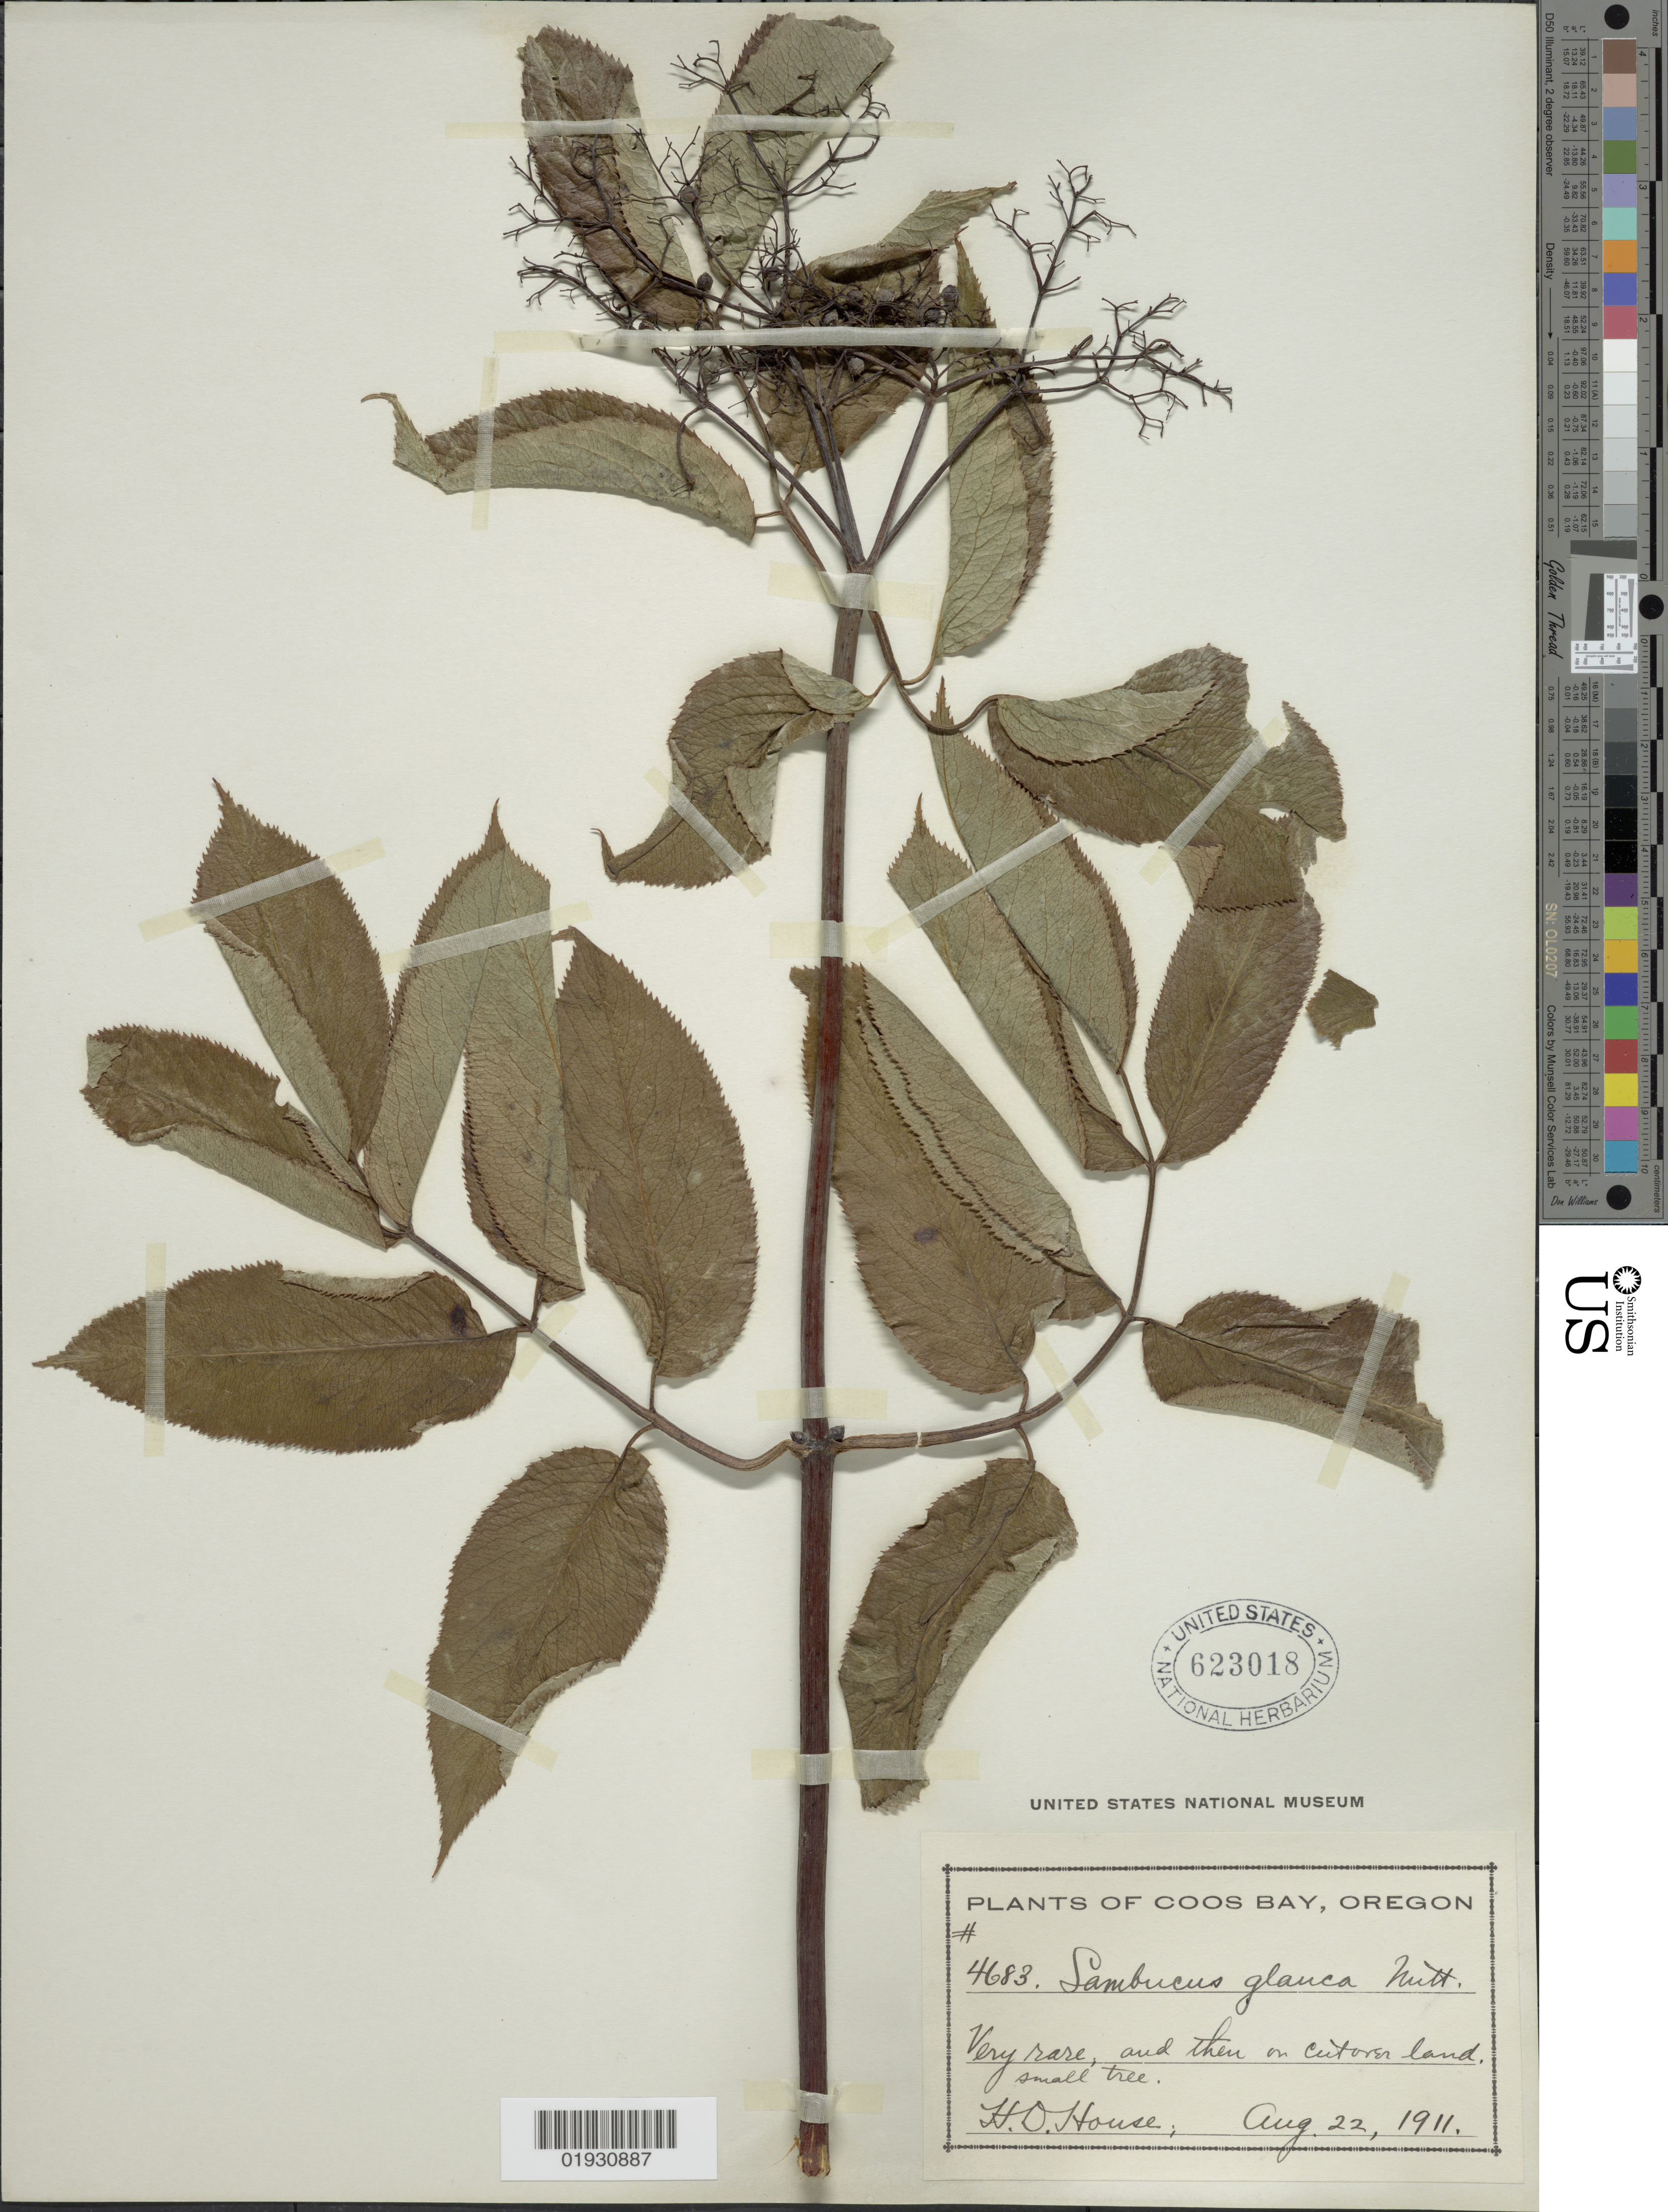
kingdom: Plantae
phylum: Tracheophyta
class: Magnoliopsida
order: Dipsacales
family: Viburnaceae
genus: Sambucus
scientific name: Sambucus cerulea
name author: Raf.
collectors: H. D. House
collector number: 4683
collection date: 1911-08-22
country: United States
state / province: Oregon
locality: Coos Bay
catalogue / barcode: US 623018